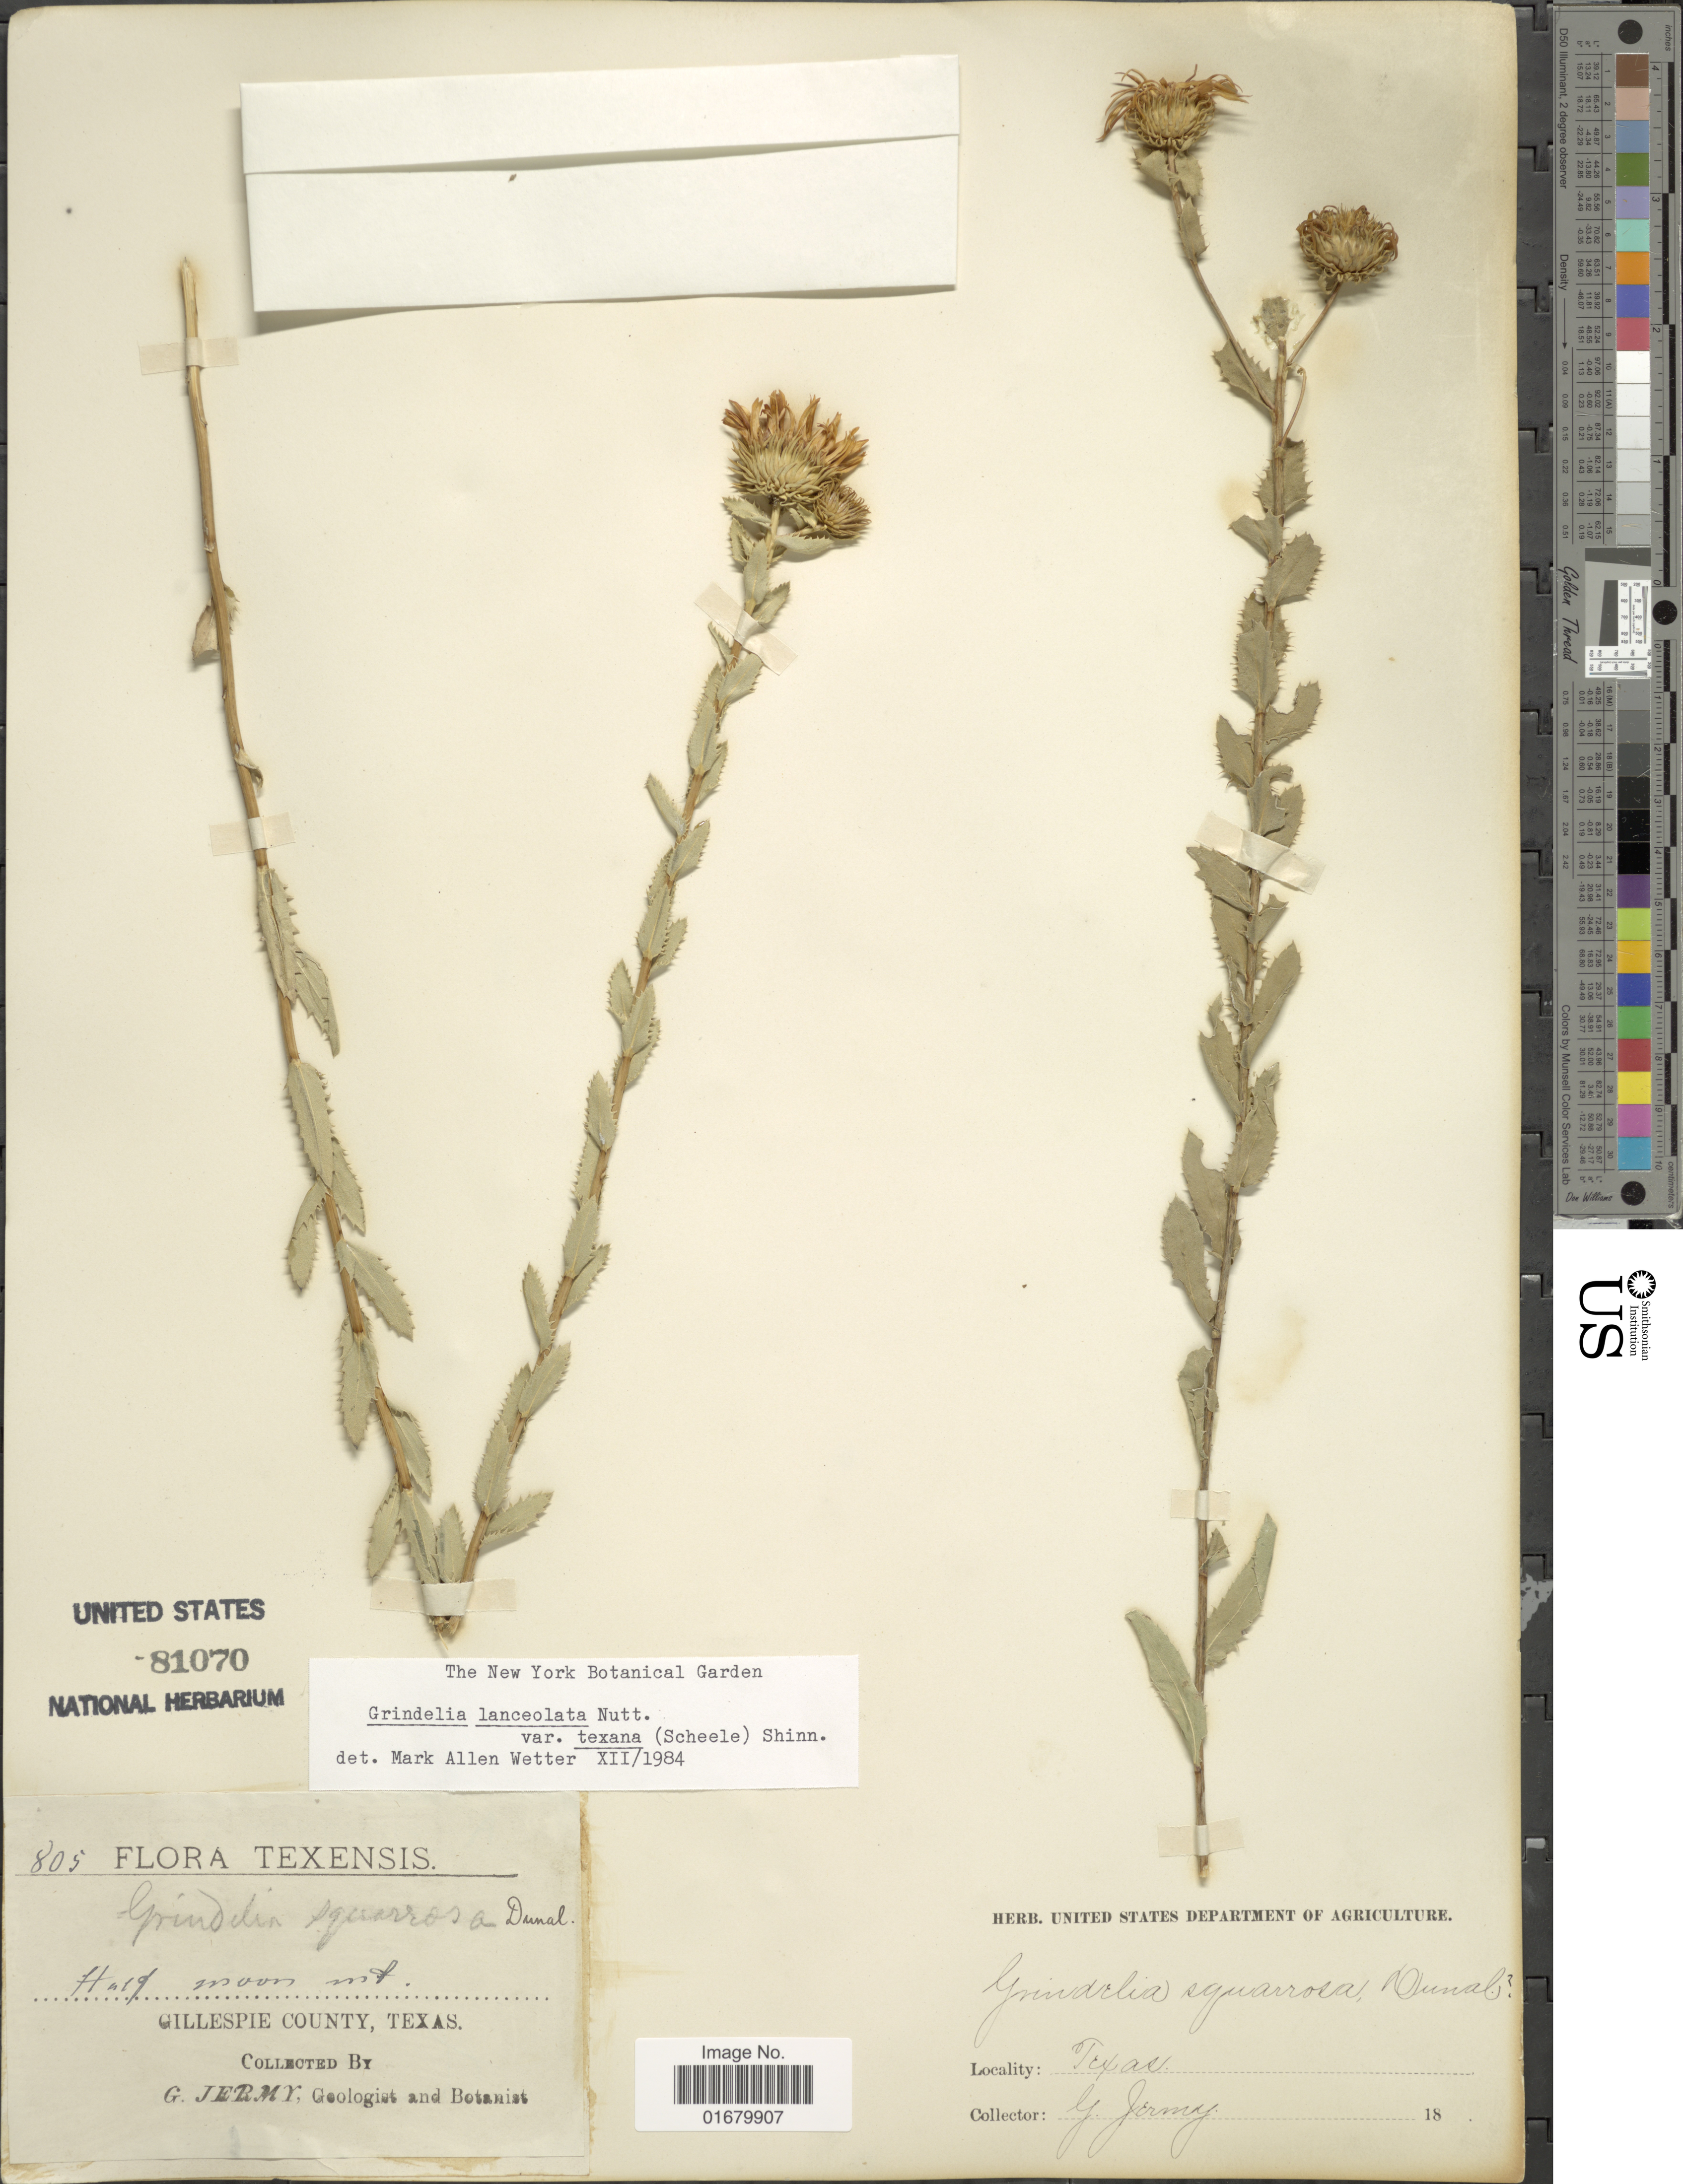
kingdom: Plantae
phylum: Tracheophyta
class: Magnoliopsida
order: Asterales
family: Asteraceae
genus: Grindelia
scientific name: Grindelia lanceolata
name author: Nutt.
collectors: G. Jermy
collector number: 805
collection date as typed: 18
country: United States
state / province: Texas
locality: Texensis, Gillespie County.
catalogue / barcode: US 81070